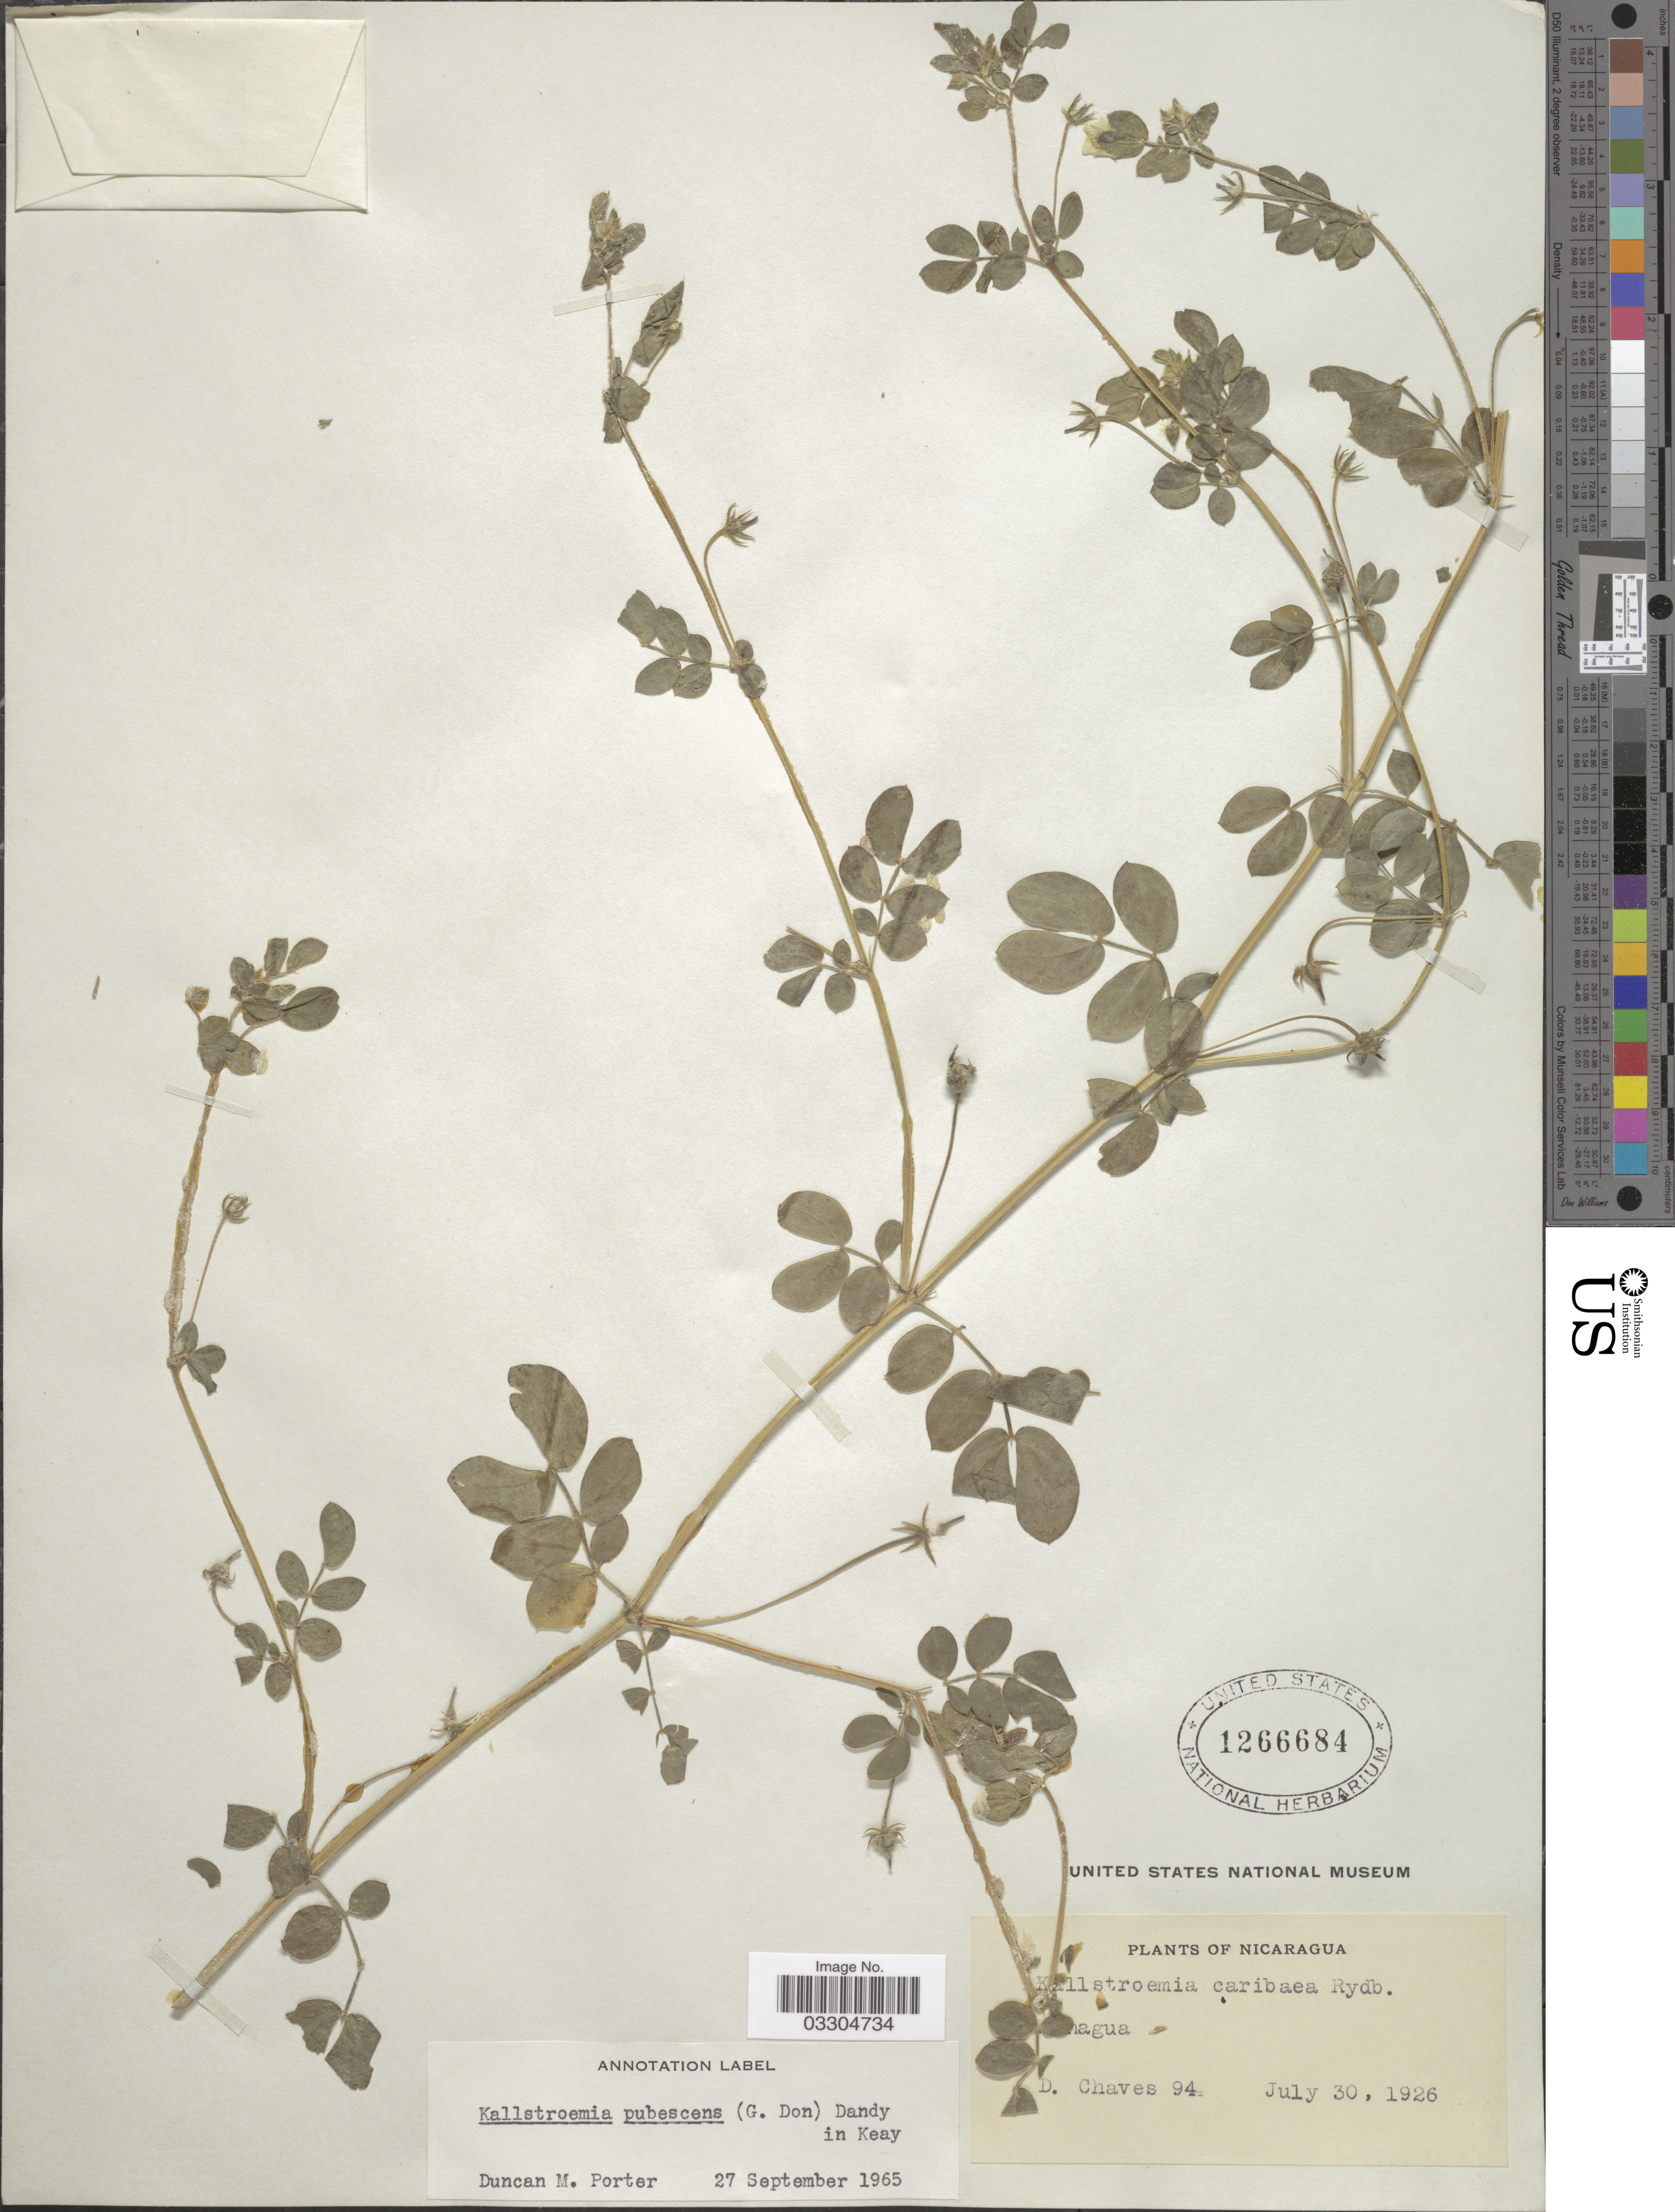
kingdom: Plantae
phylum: Tracheophyta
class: Magnoliopsida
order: Zygophyllales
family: Zygophyllaceae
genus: Kallstroemia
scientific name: Kallstroemia pubescens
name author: (G. Don) Dandy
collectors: D. Chaves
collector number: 94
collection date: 1926-07-30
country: Nicaragua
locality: [illegible text]agua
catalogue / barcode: US 1266684